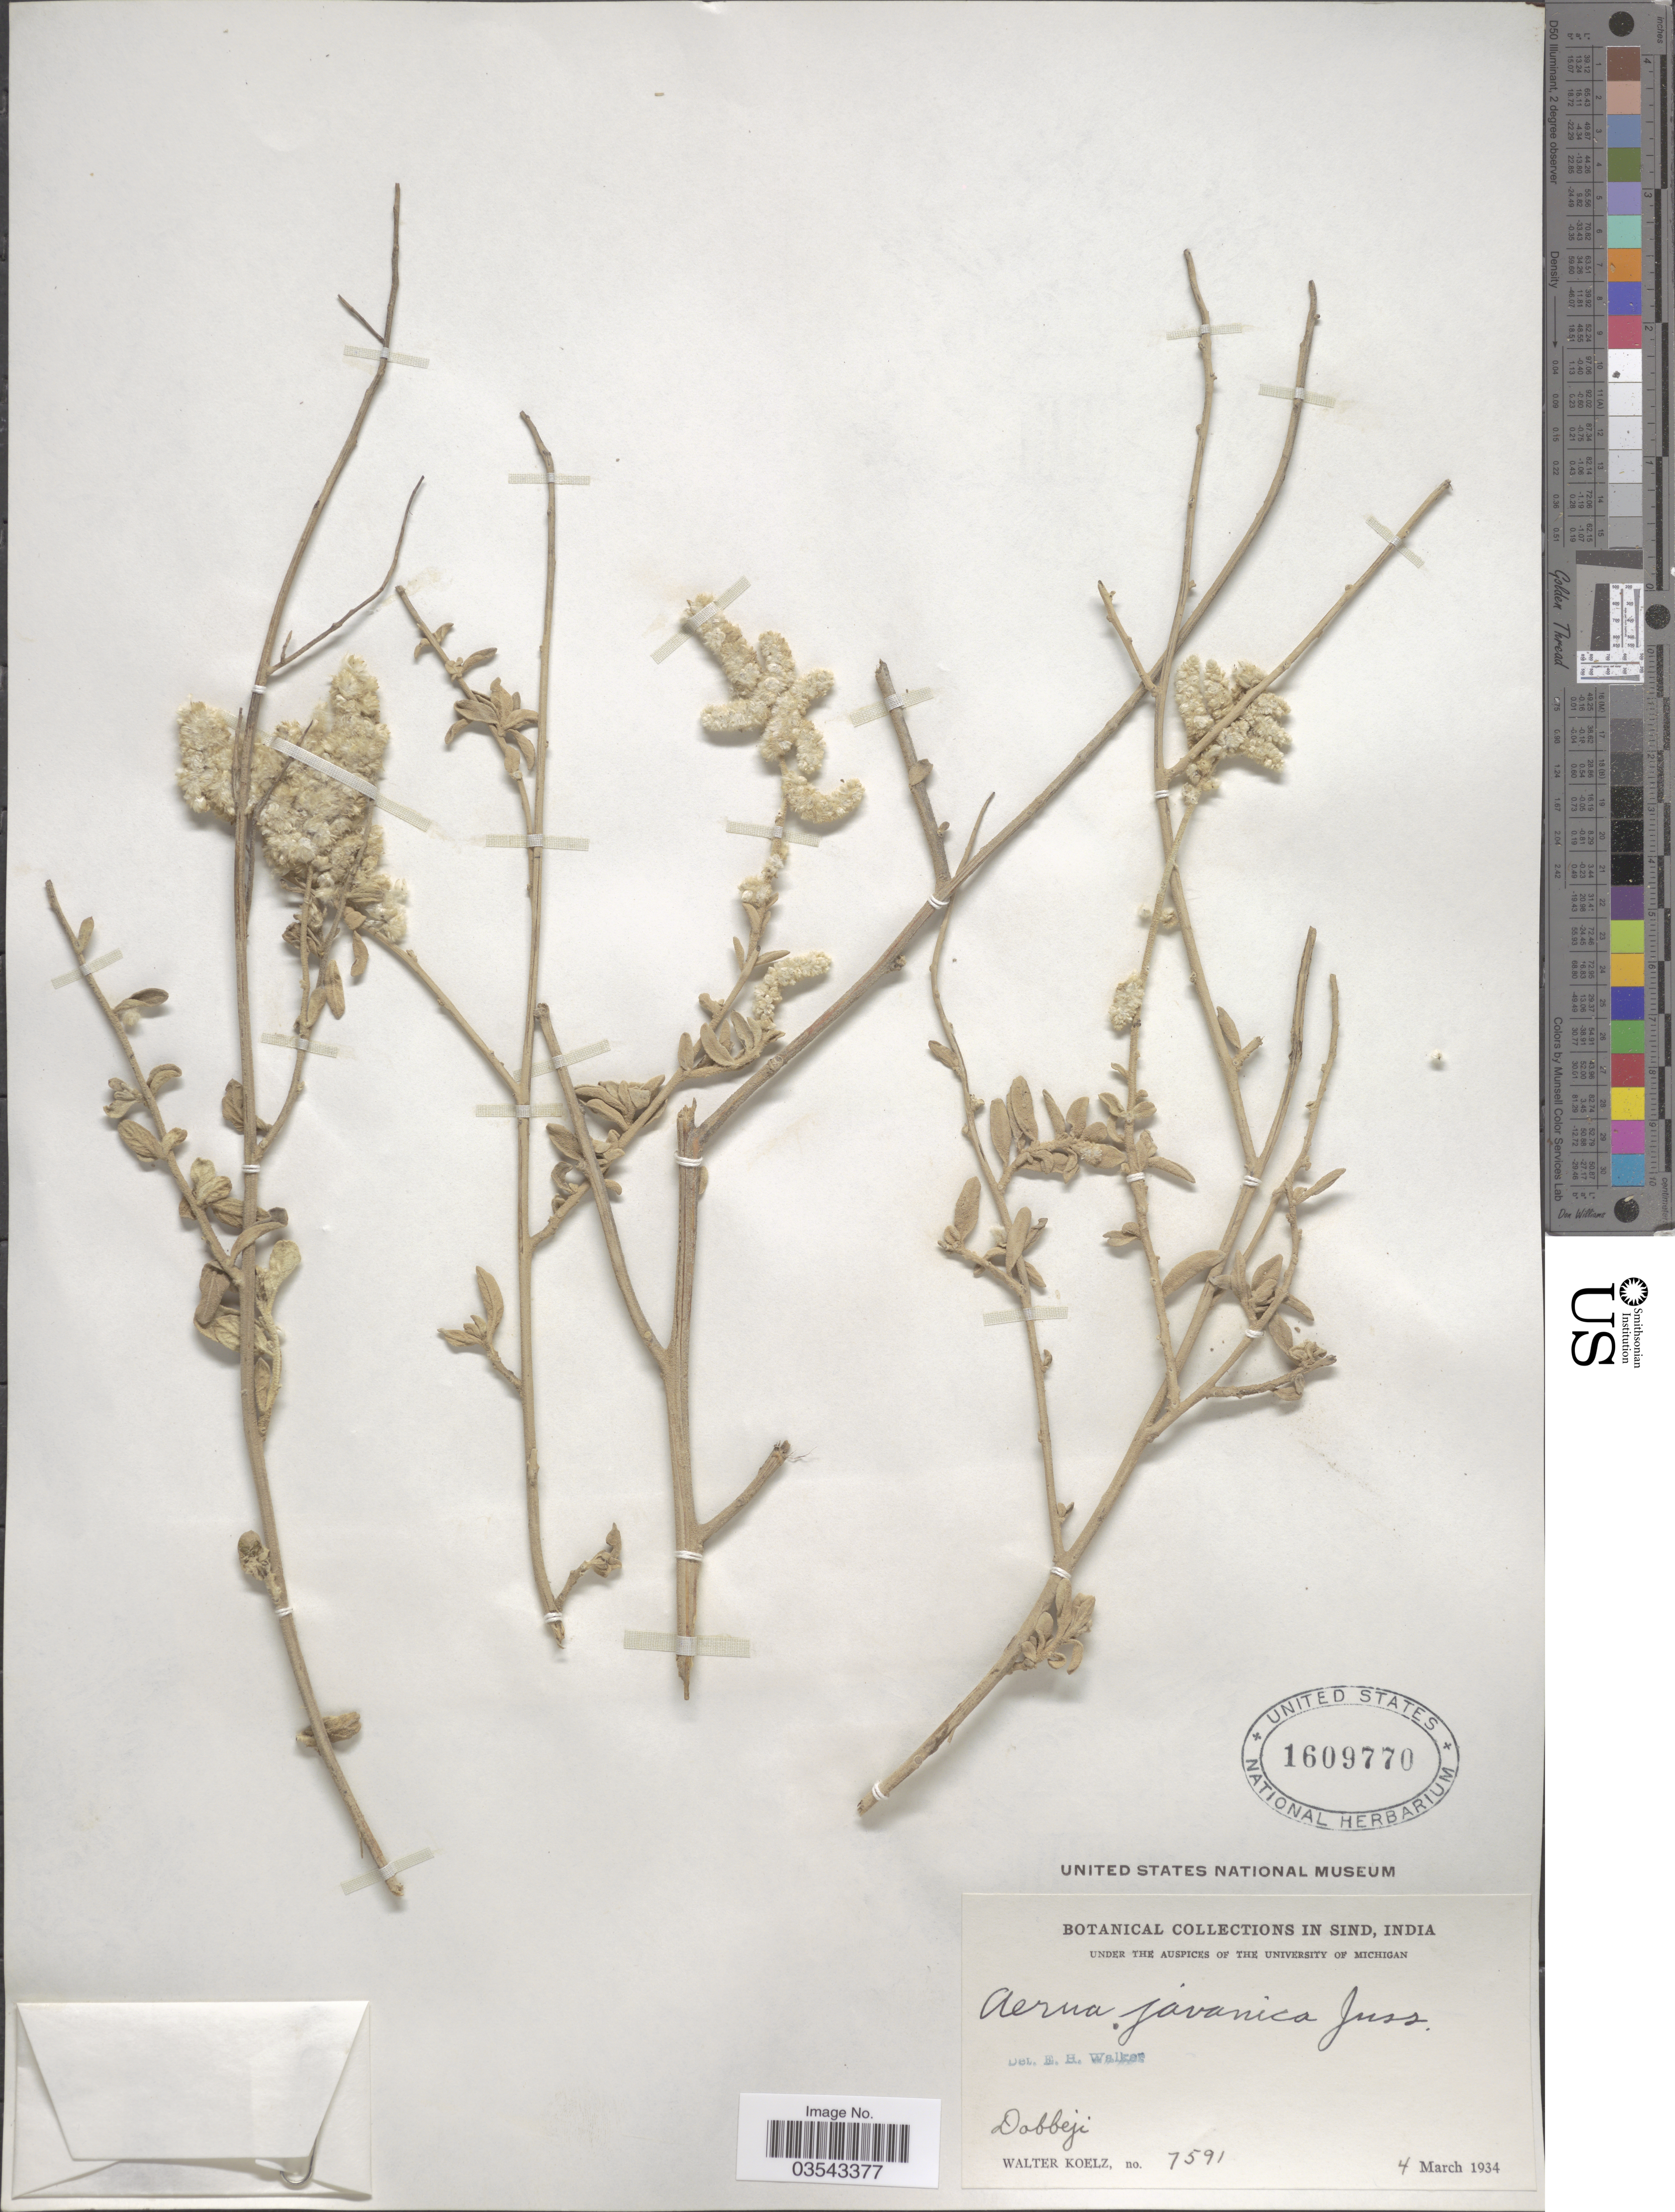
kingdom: Plantae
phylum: Tracheophyta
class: Magnoliopsida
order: Caryophyllales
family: Amaranthaceae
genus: Aerva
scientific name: Aerva javanica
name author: (Burm. f.) Juss. ex Schult.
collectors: W. N. Koelz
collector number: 7591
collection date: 1934-03-04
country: Pakistan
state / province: Sindh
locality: Sind. Dabbeji.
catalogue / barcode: US 1609770